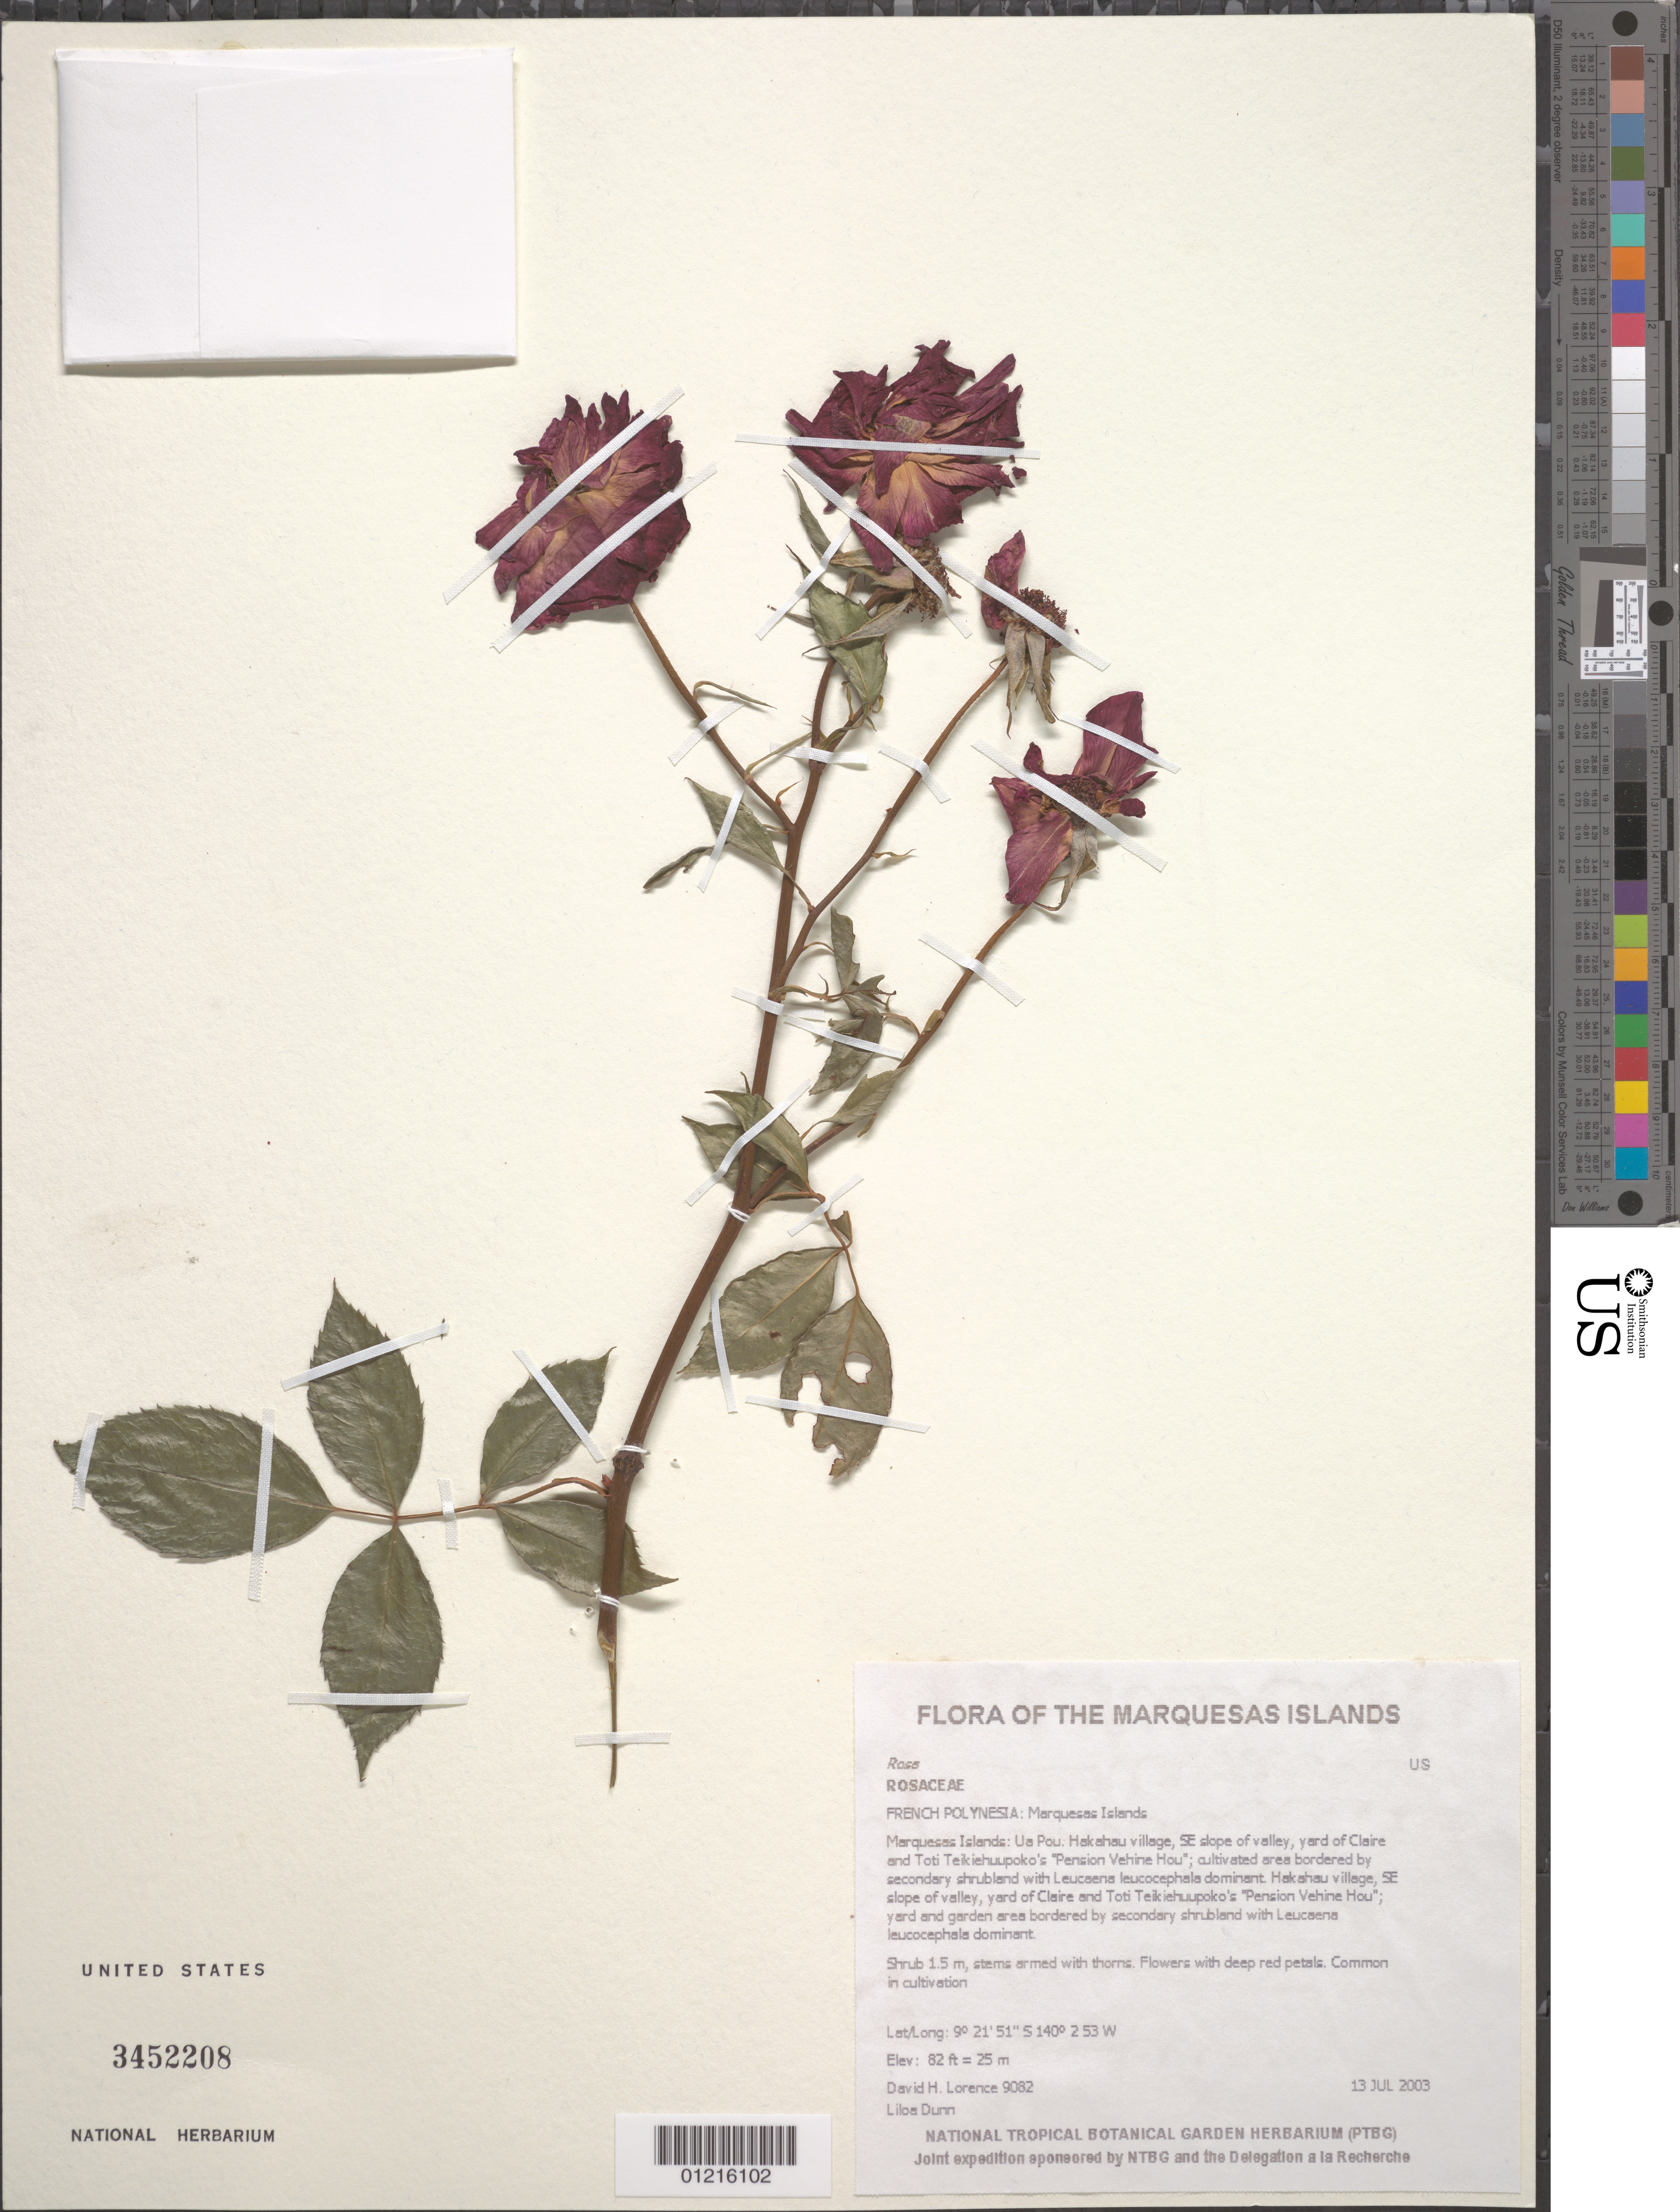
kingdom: Plantae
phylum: Tracheophyta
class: Magnoliopsida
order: Rosales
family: Rosaceae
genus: Rosa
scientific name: Rosa sp.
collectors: D. Lorence & L. Dunn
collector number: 9082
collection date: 2003-07-13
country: French Polynesia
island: Ua Pou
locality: Hakahau village, SE slope of valley, yard of Claire and Toti Teikiehuupoko's Pension Vehine Hou"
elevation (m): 25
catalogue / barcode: US 3452208